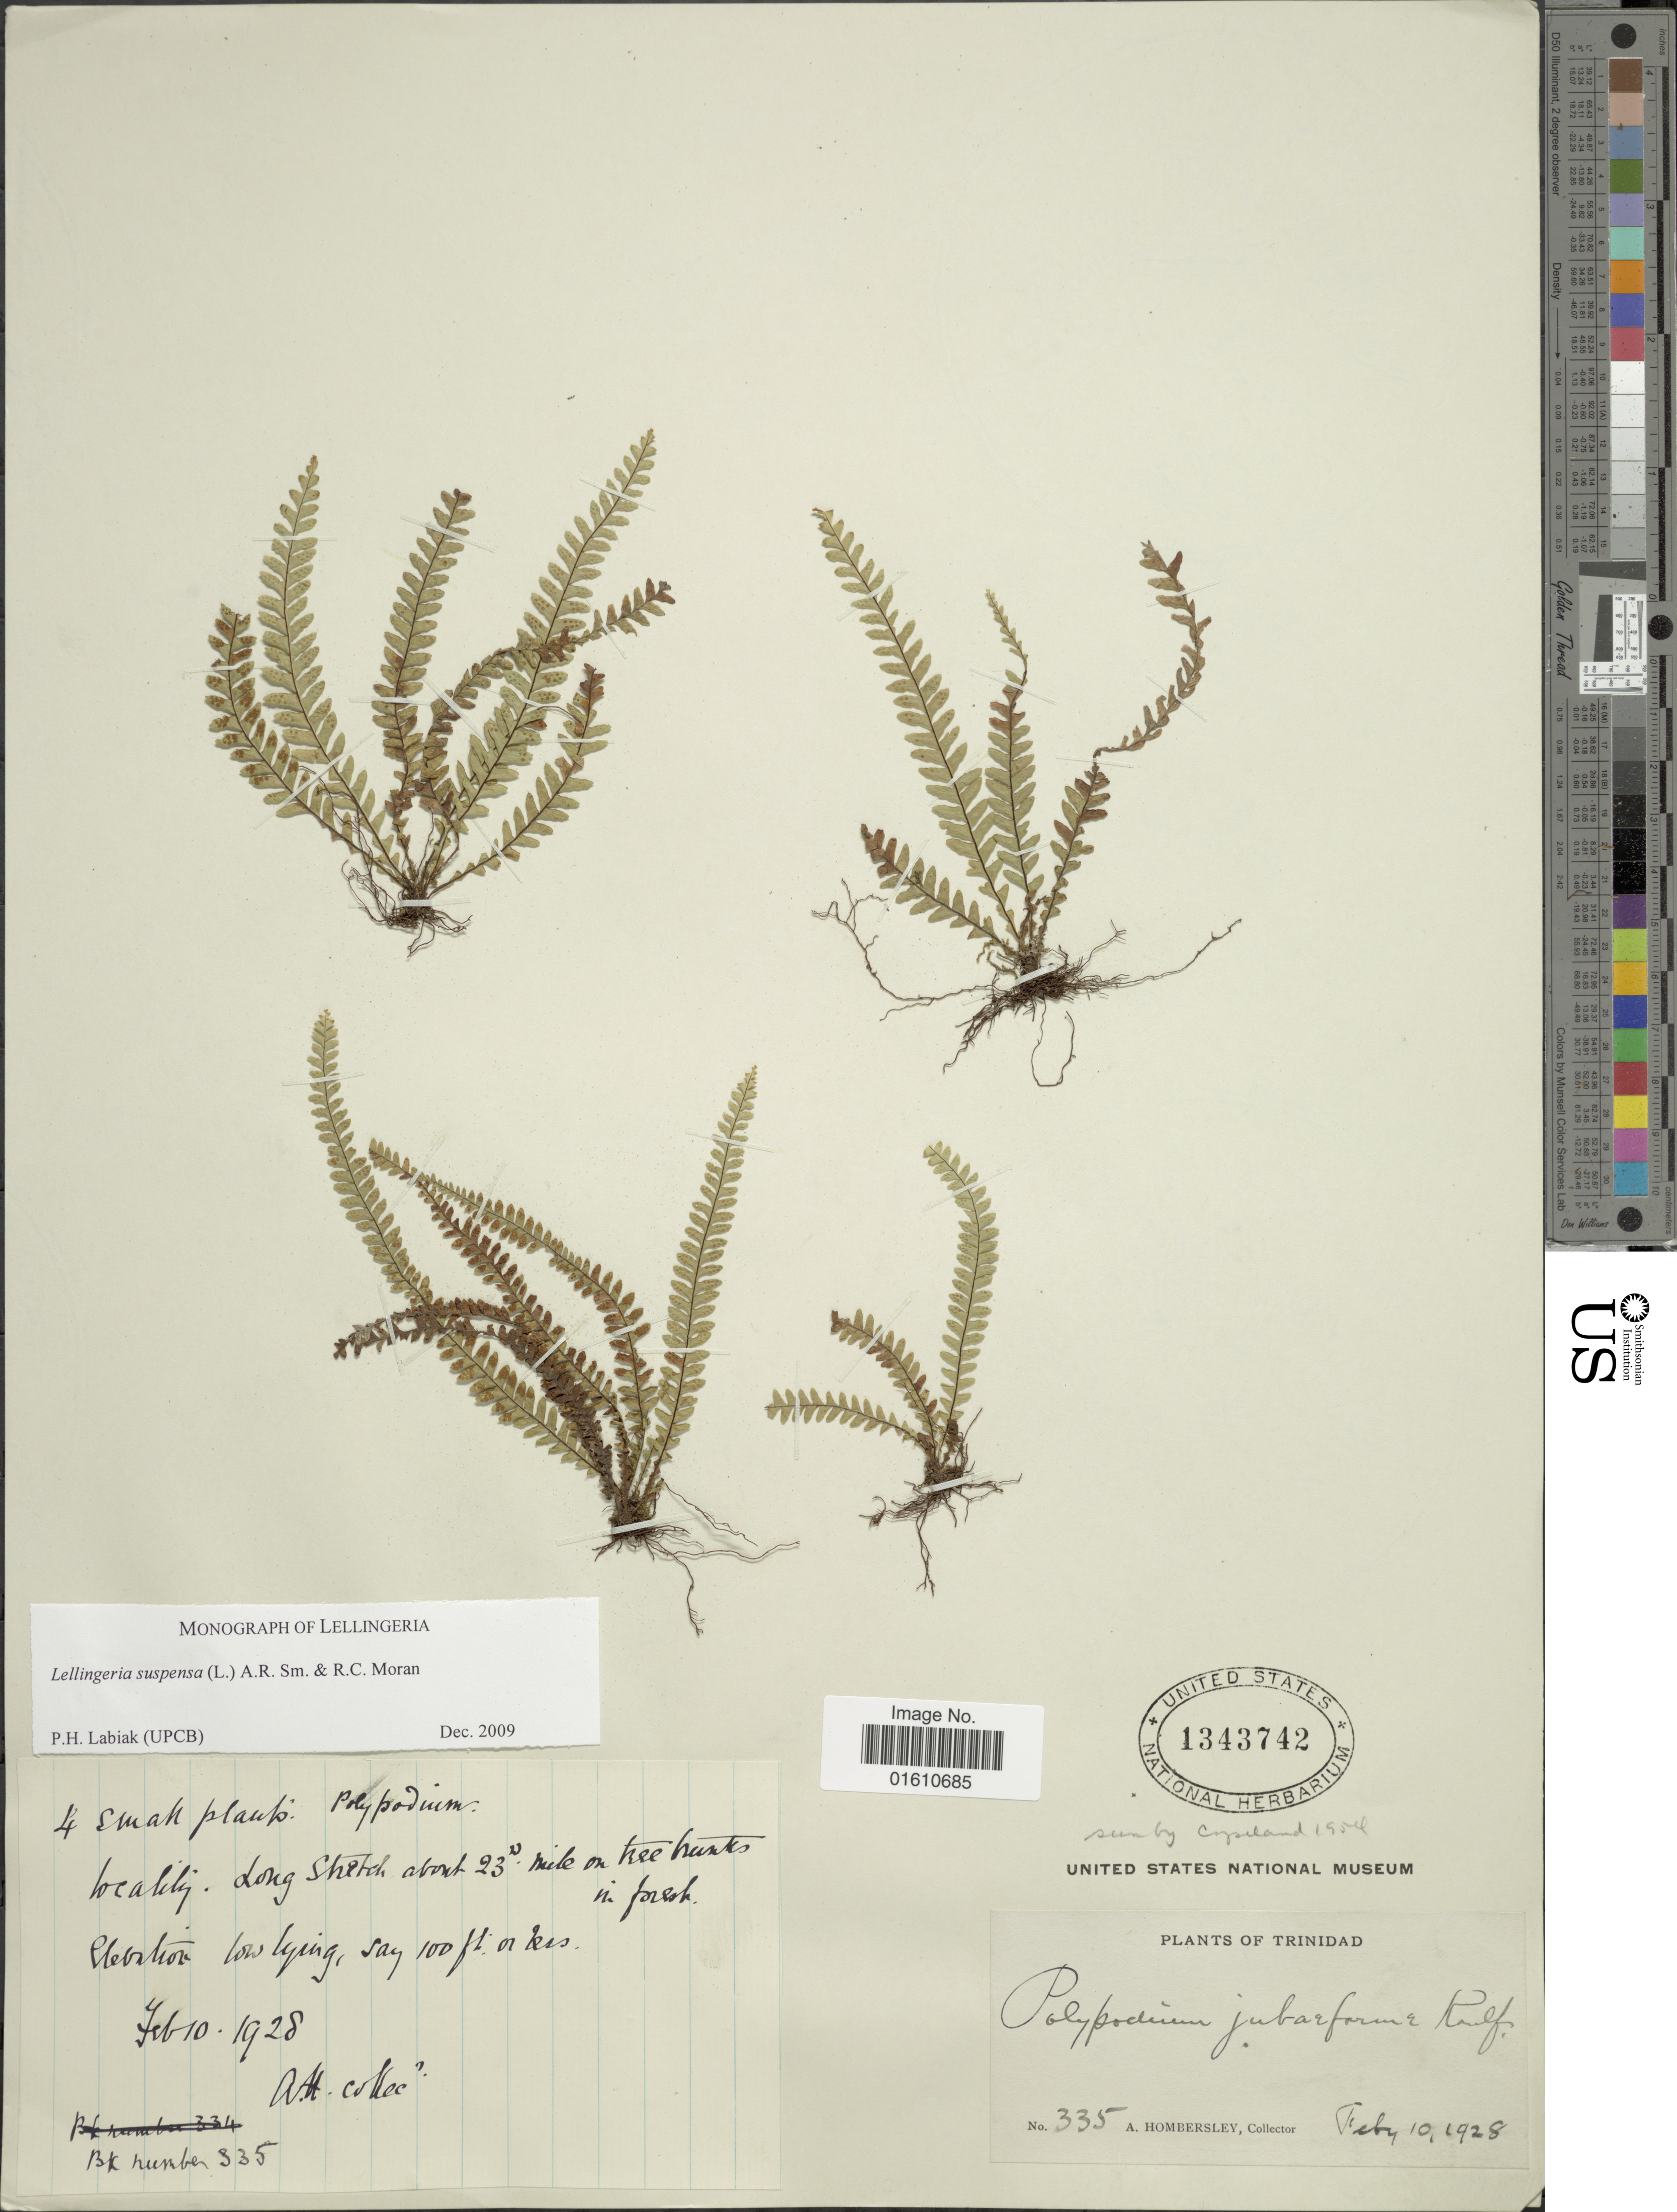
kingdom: Plantae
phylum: Tracheophyta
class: Polypodiopsida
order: Polypodiales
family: Polypodiaceae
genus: Lellingeria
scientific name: Lellingeria suspensa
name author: (L.) A.R. Sm. & R.C. Moran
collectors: A. Hombersley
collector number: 335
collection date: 1928-02-10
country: Trinidad and Tobago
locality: Trinidad, Long Stretch about 23rd mile on tree trunks in forest, elevation low lying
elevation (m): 30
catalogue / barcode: US 1343742